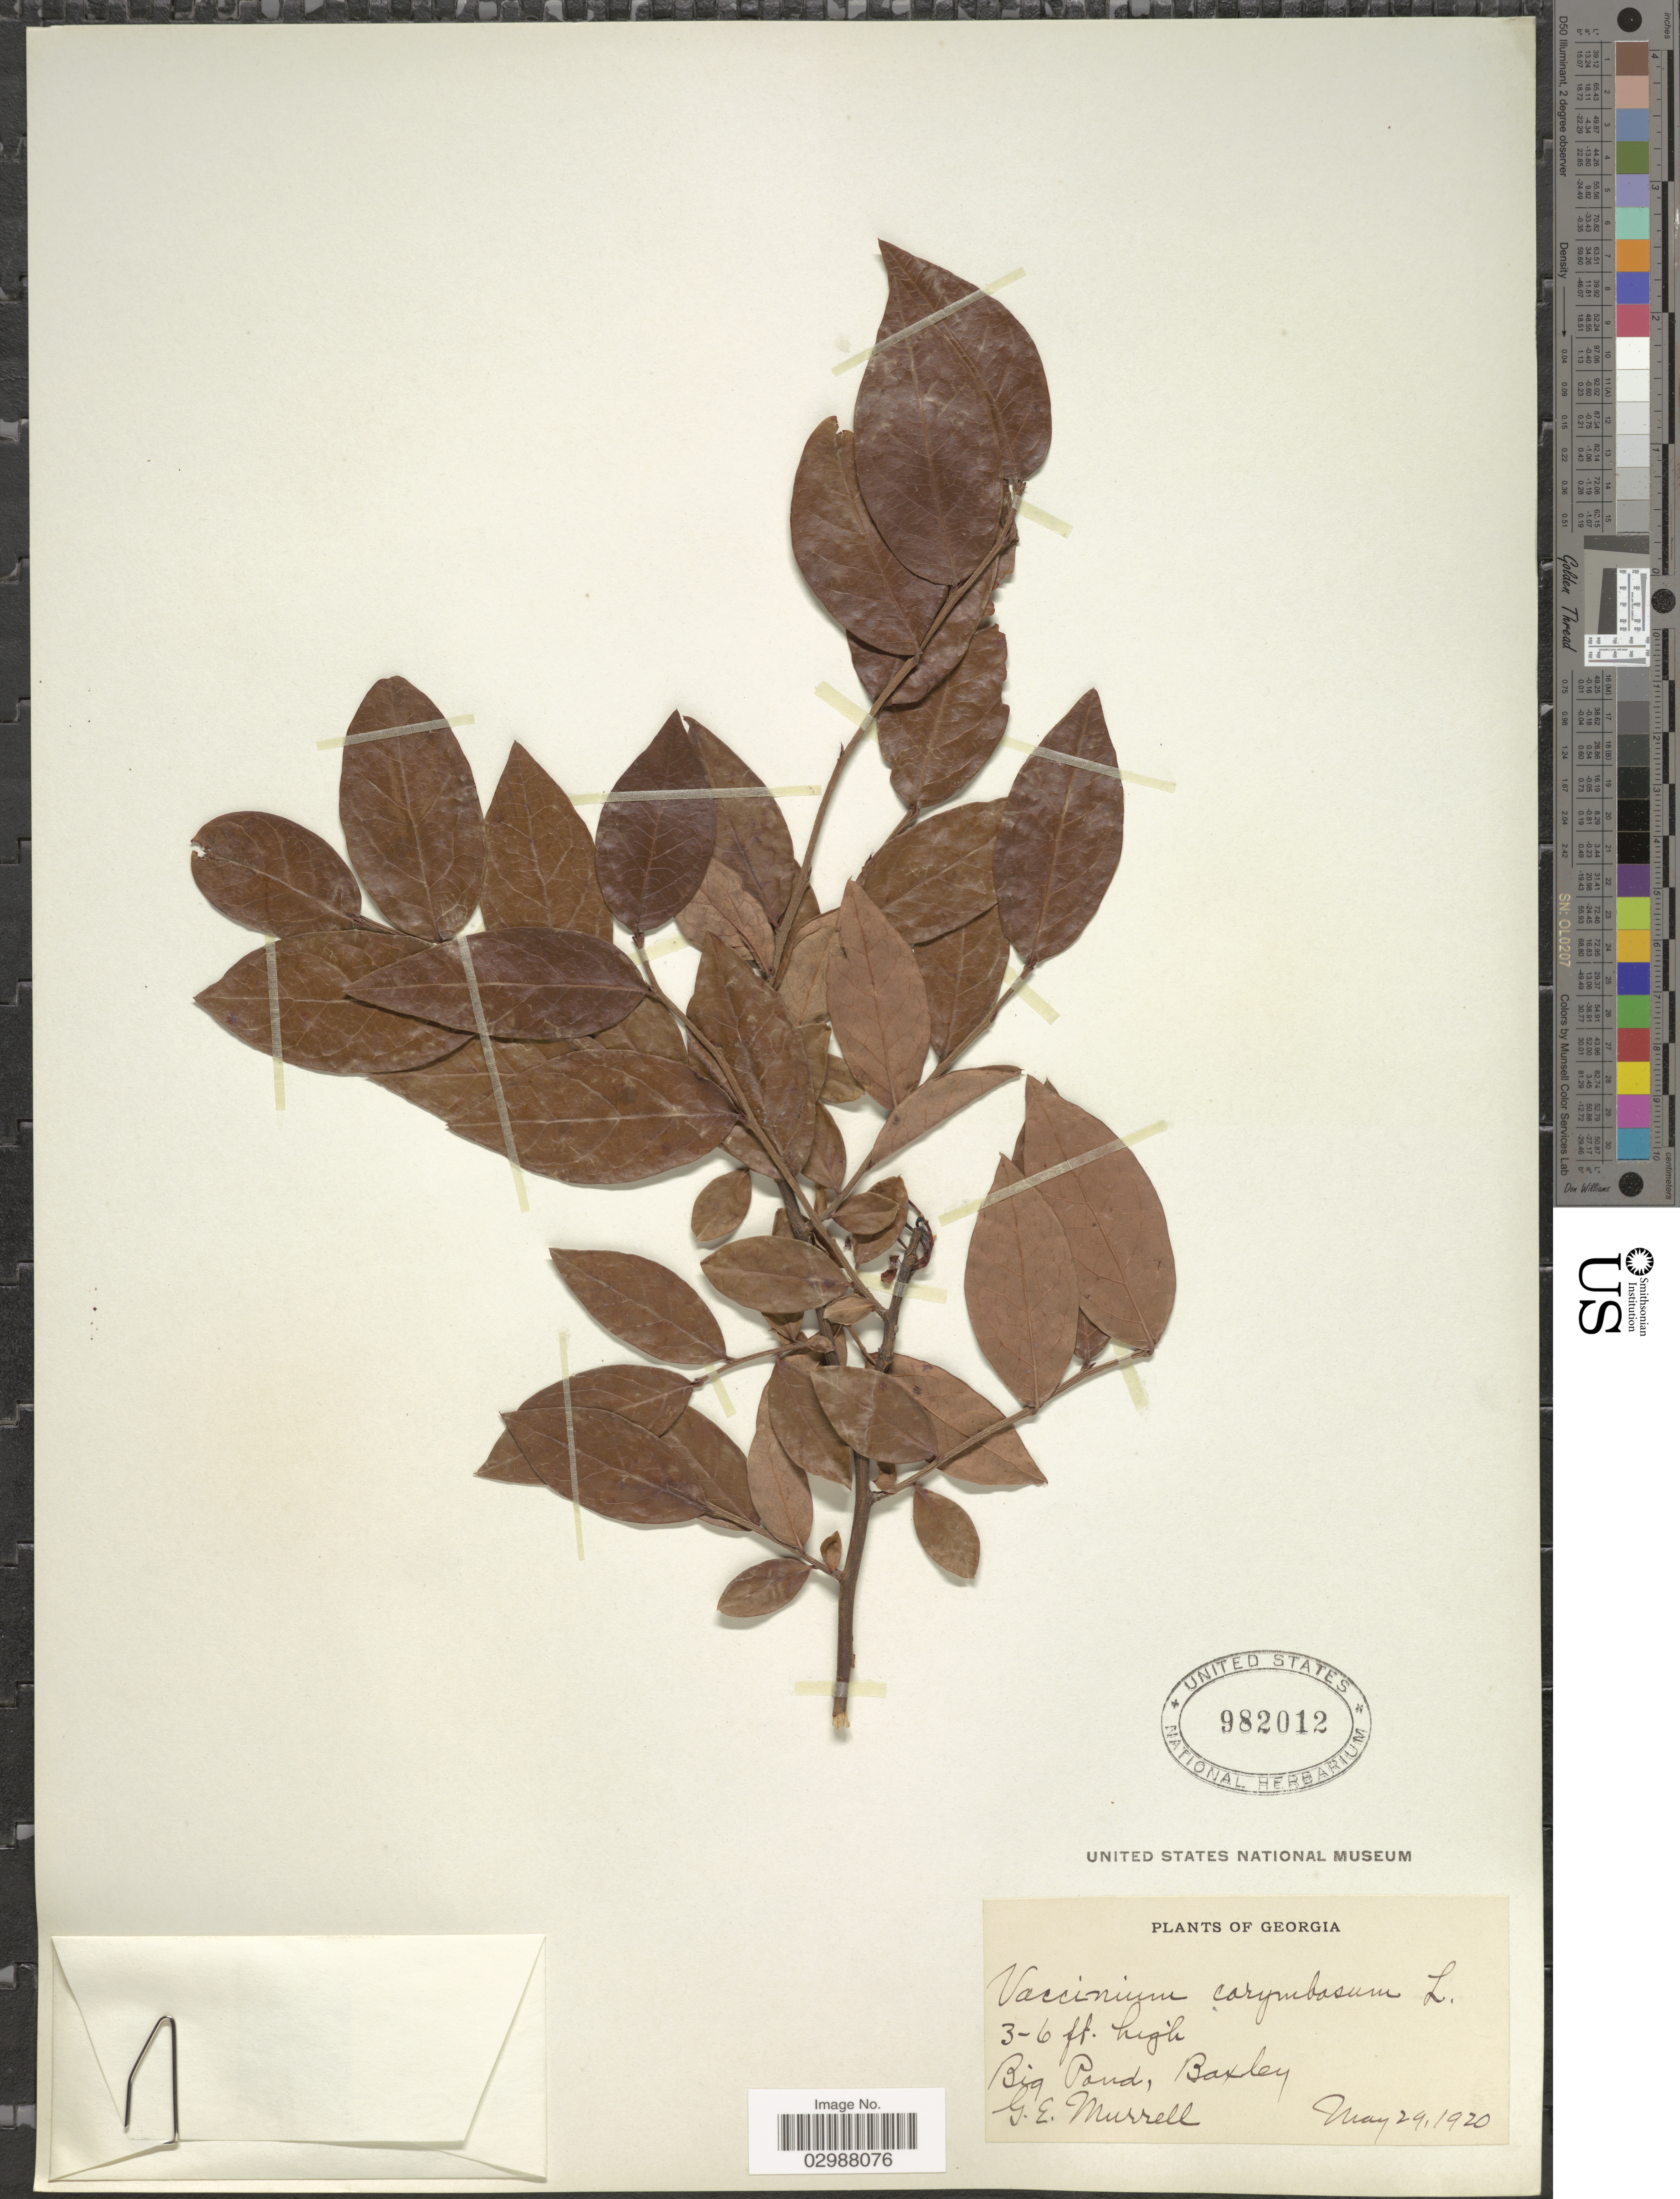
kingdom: Plantae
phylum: Tracheophyta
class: Magnoliopsida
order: Ericales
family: Ericaceae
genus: Vaccinium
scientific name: Vaccinium corymbosum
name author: L.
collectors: G. Murrell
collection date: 1920-05-29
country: United States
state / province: Georgia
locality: Big Pond, Baxley.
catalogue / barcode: US 982012